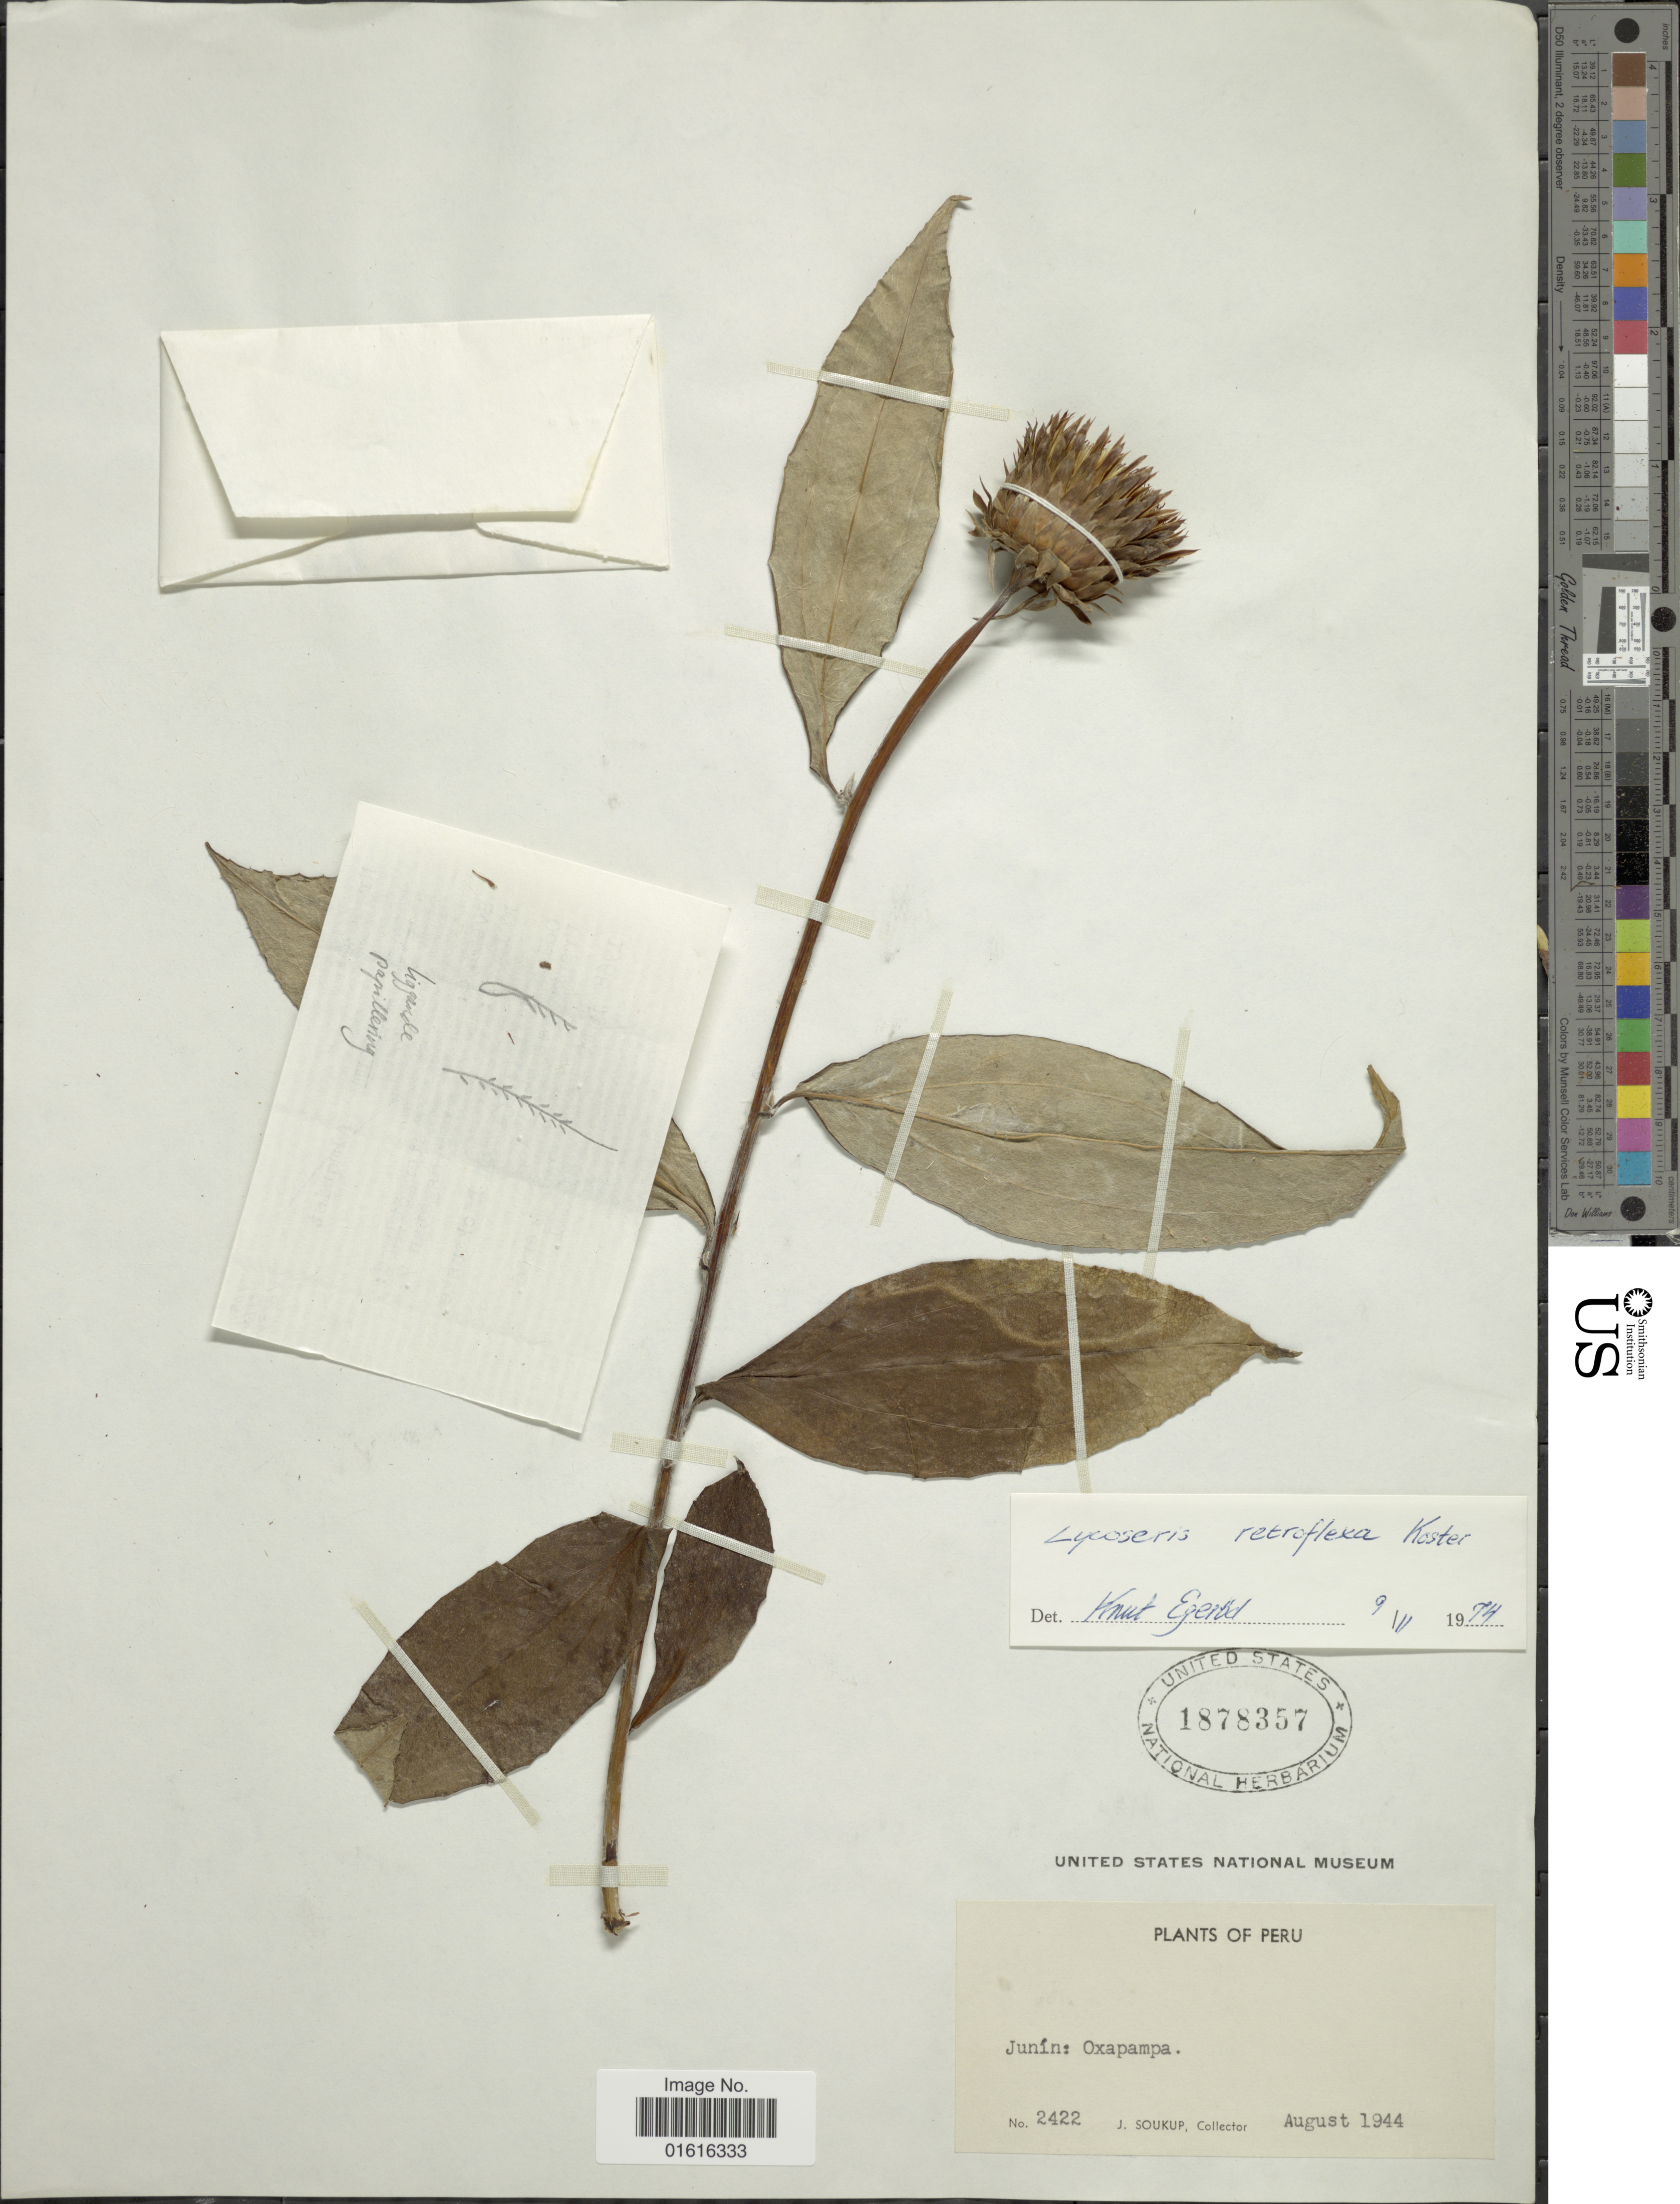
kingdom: Plantae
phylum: Tracheophyta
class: Magnoliopsida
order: Asterales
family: Asteraceae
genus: Lycoseris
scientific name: Lycoseris retroflexa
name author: J. Kost.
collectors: J. Soukup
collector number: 2422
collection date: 1944-08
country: Peru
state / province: Junín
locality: Oxapampa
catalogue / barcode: US 1878357